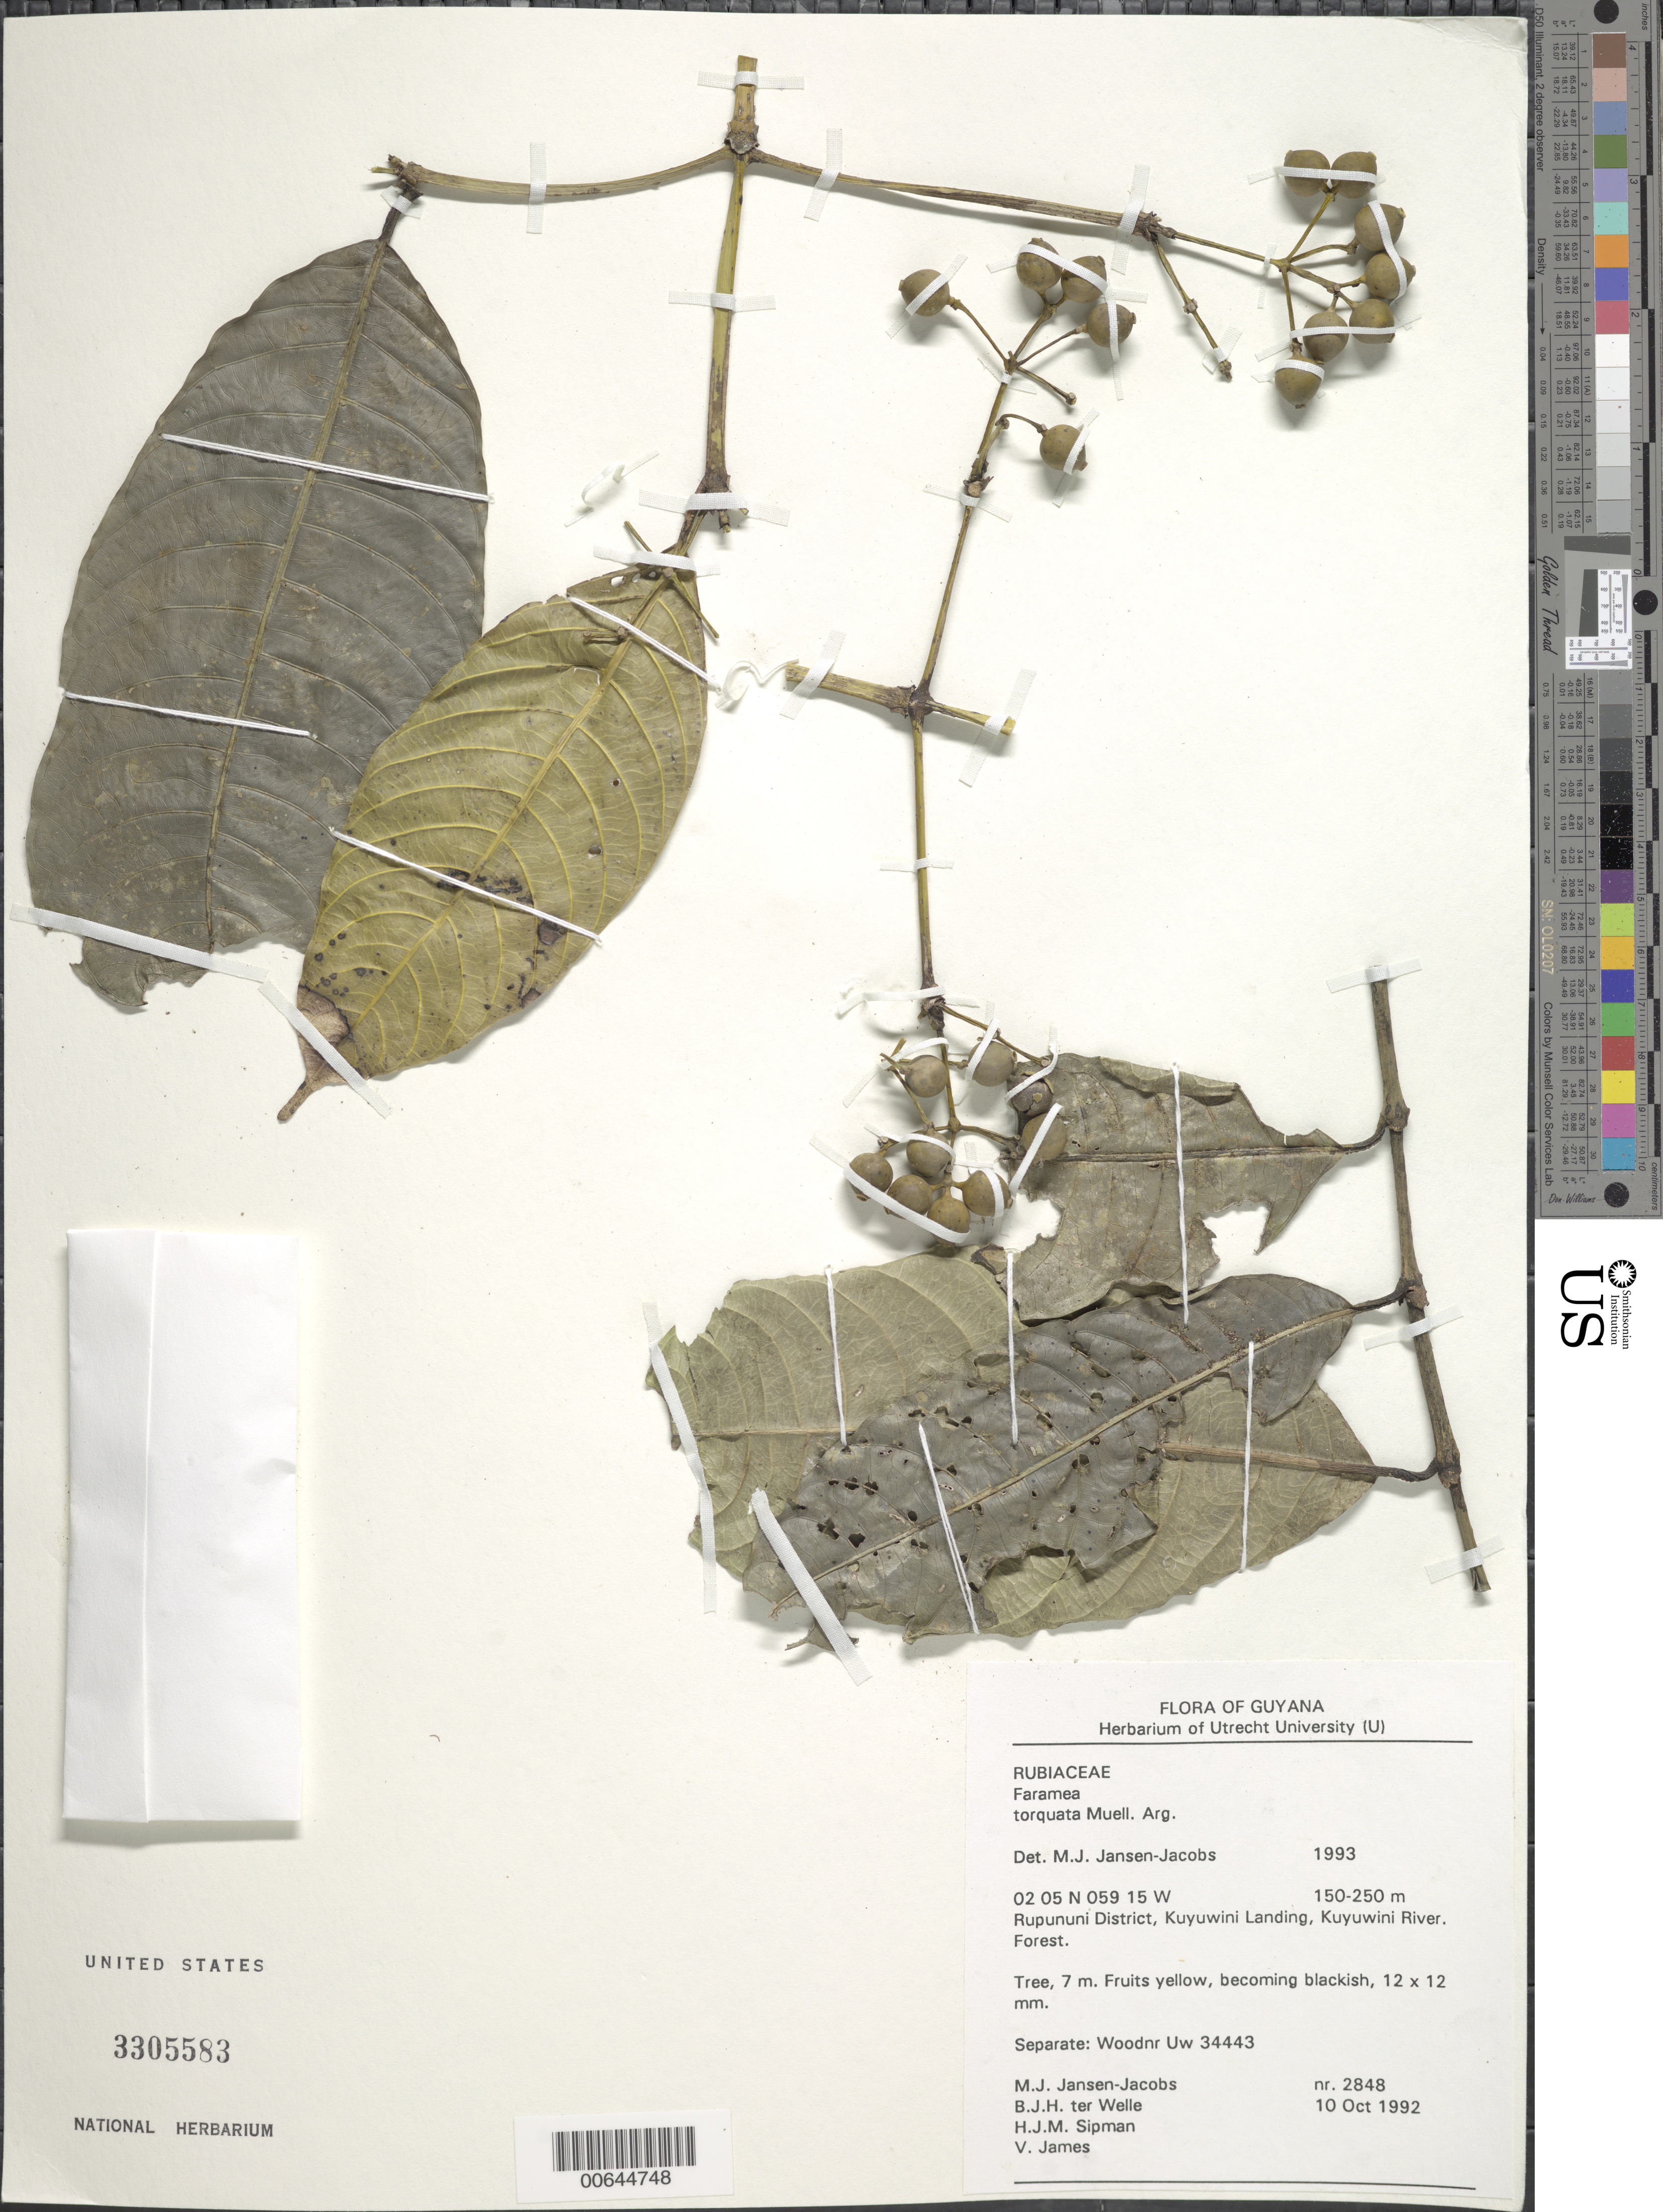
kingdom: Plantae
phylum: Tracheophyta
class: Magnoliopsida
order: Gentianales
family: Rubiaceae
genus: Faramea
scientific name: Faramea torquata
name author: Müll. Arg.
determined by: Jansen-Jacobs, M. J., (U), Nationaal Herbarium Nederland, Utrecht University branch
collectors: M. J. Jansen-Jacobs, B. Welle, H. J. M. Sipman & V. James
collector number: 2848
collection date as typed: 10-Oct-92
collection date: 1992-10-10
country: Guyana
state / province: U. Takutu-U. Essequibo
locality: Kuyuwini Landing, Kuyuwini River, Rupununi District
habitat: Forest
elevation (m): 150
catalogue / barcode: US 3305583